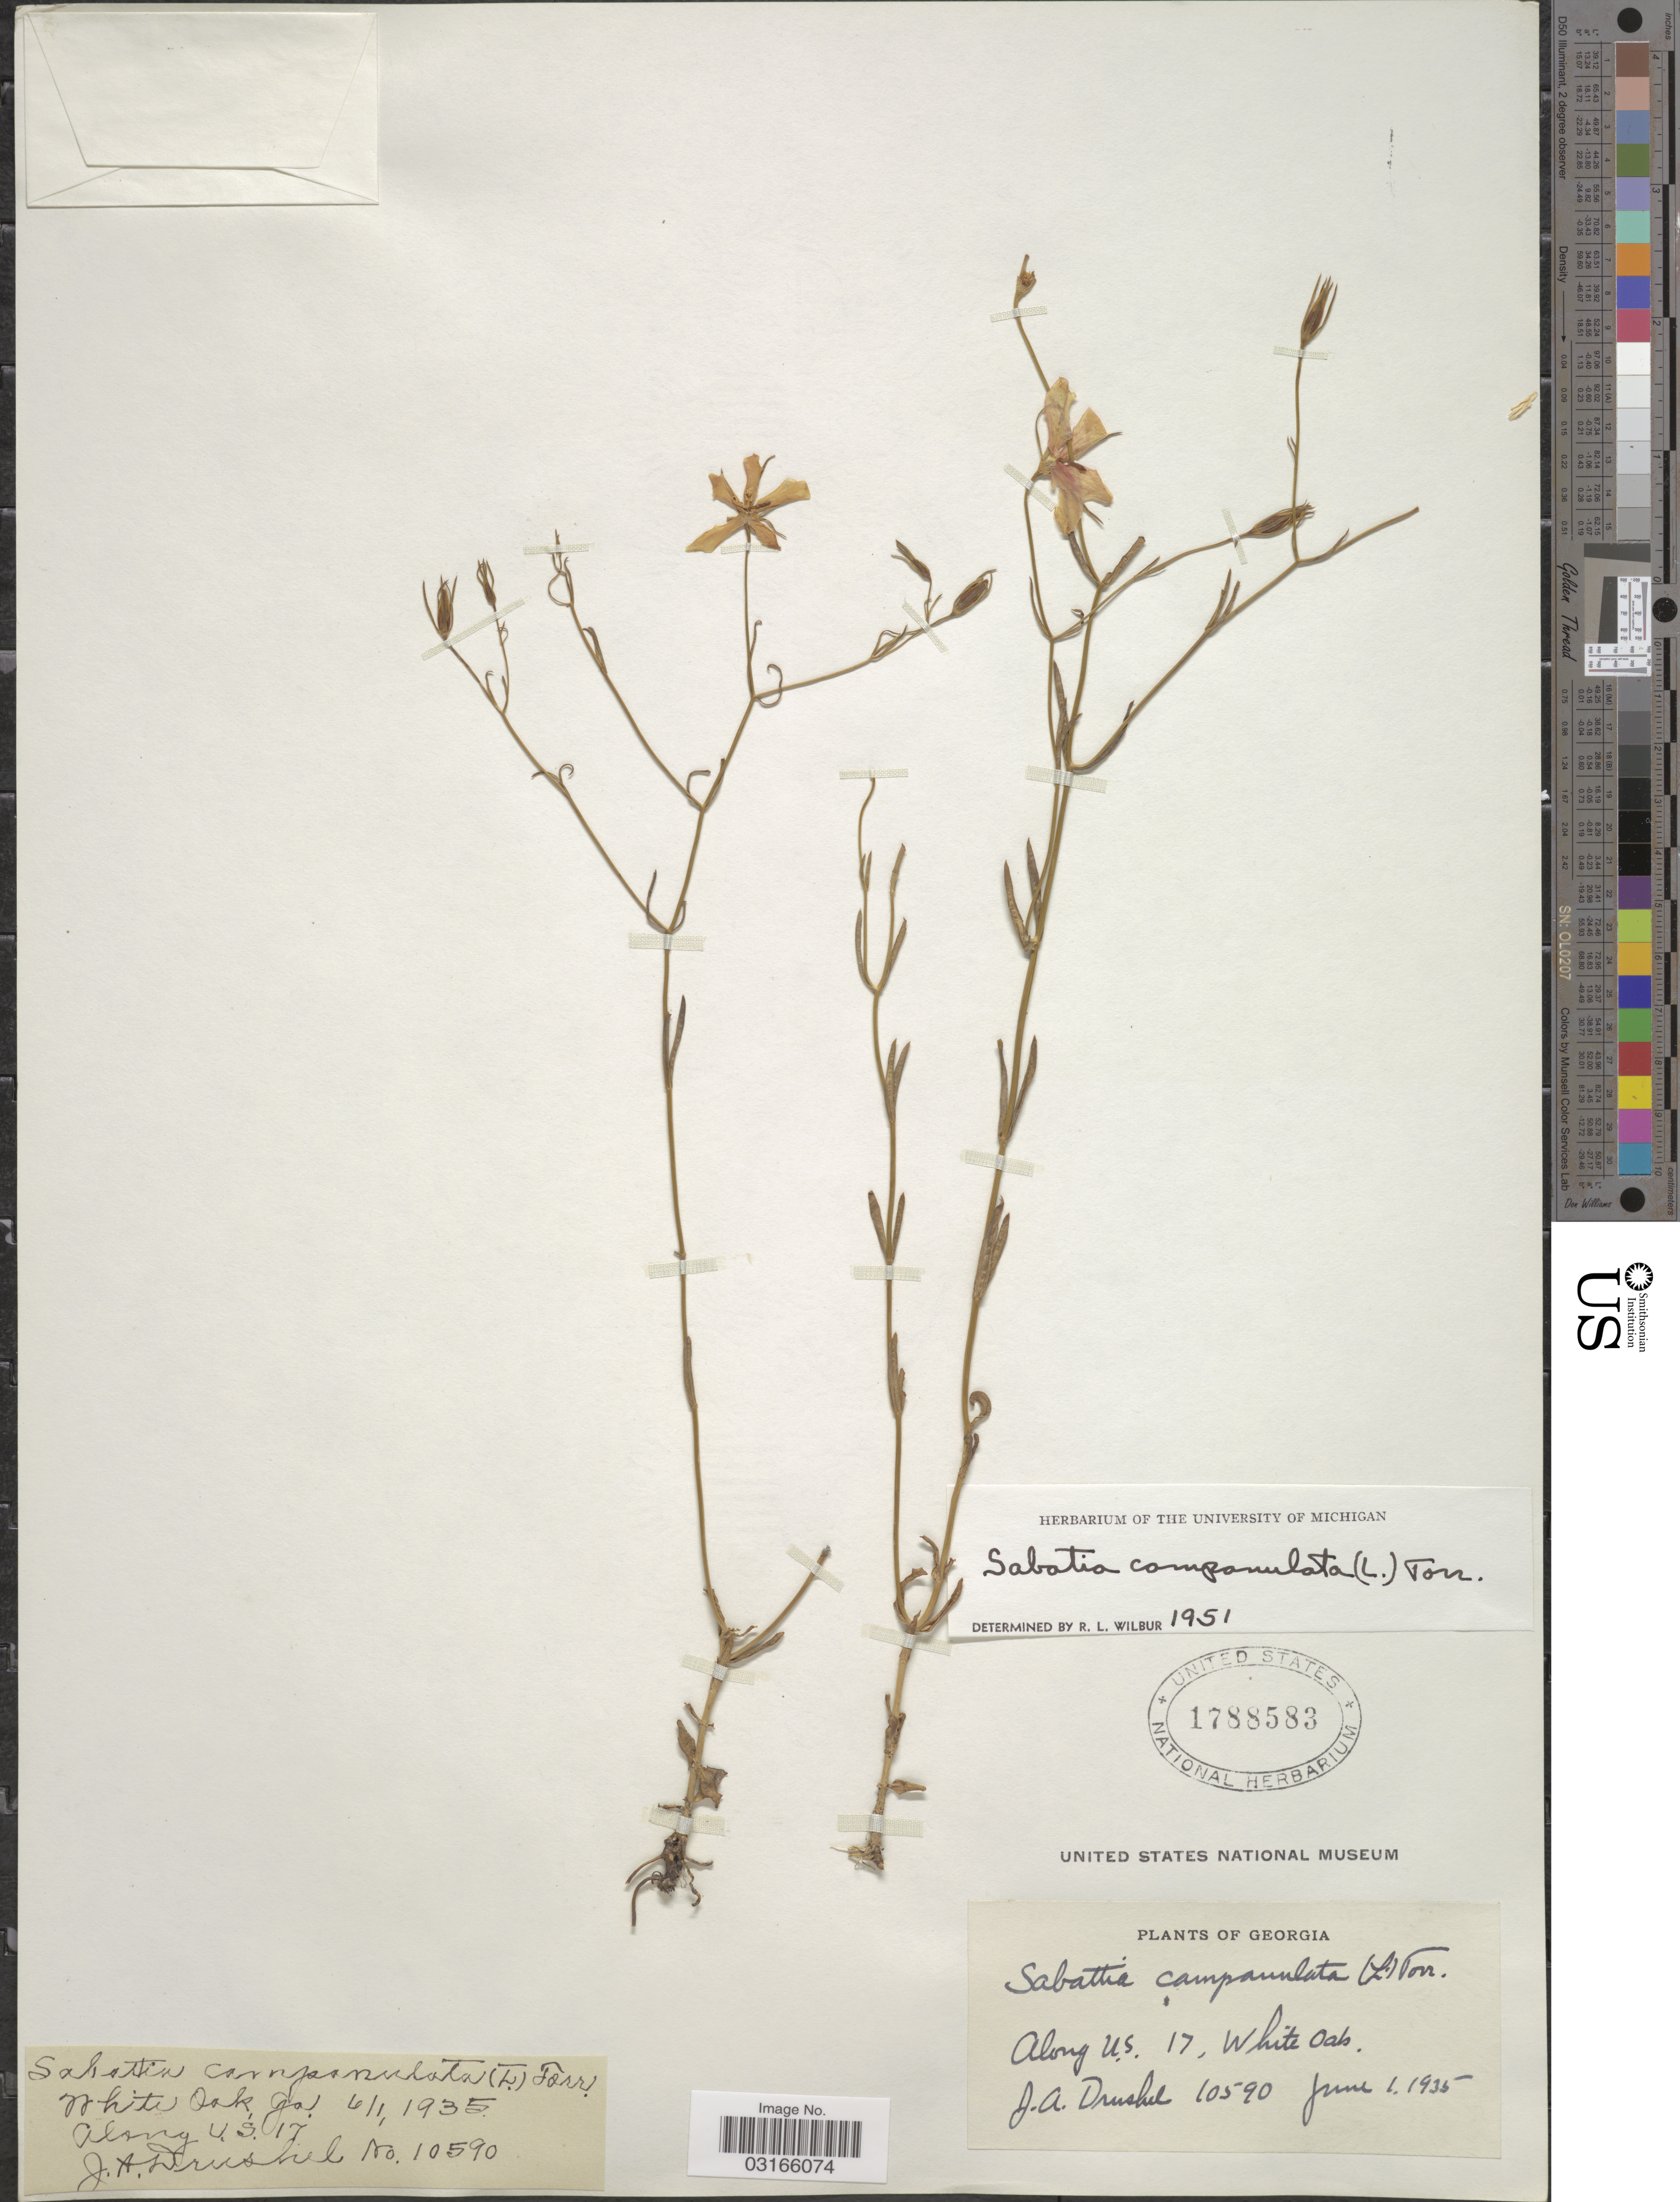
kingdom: Plantae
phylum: Tracheophyta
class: Magnoliopsida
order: Gentianales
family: Gentianaceae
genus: Sabatia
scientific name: Sabatia campanulata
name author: (L.) Torr.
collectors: J. A. Drushel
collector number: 10590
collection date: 1935-06-01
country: United States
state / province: Georgia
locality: Along U.S. 17, White Oak.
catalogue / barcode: US 1788583